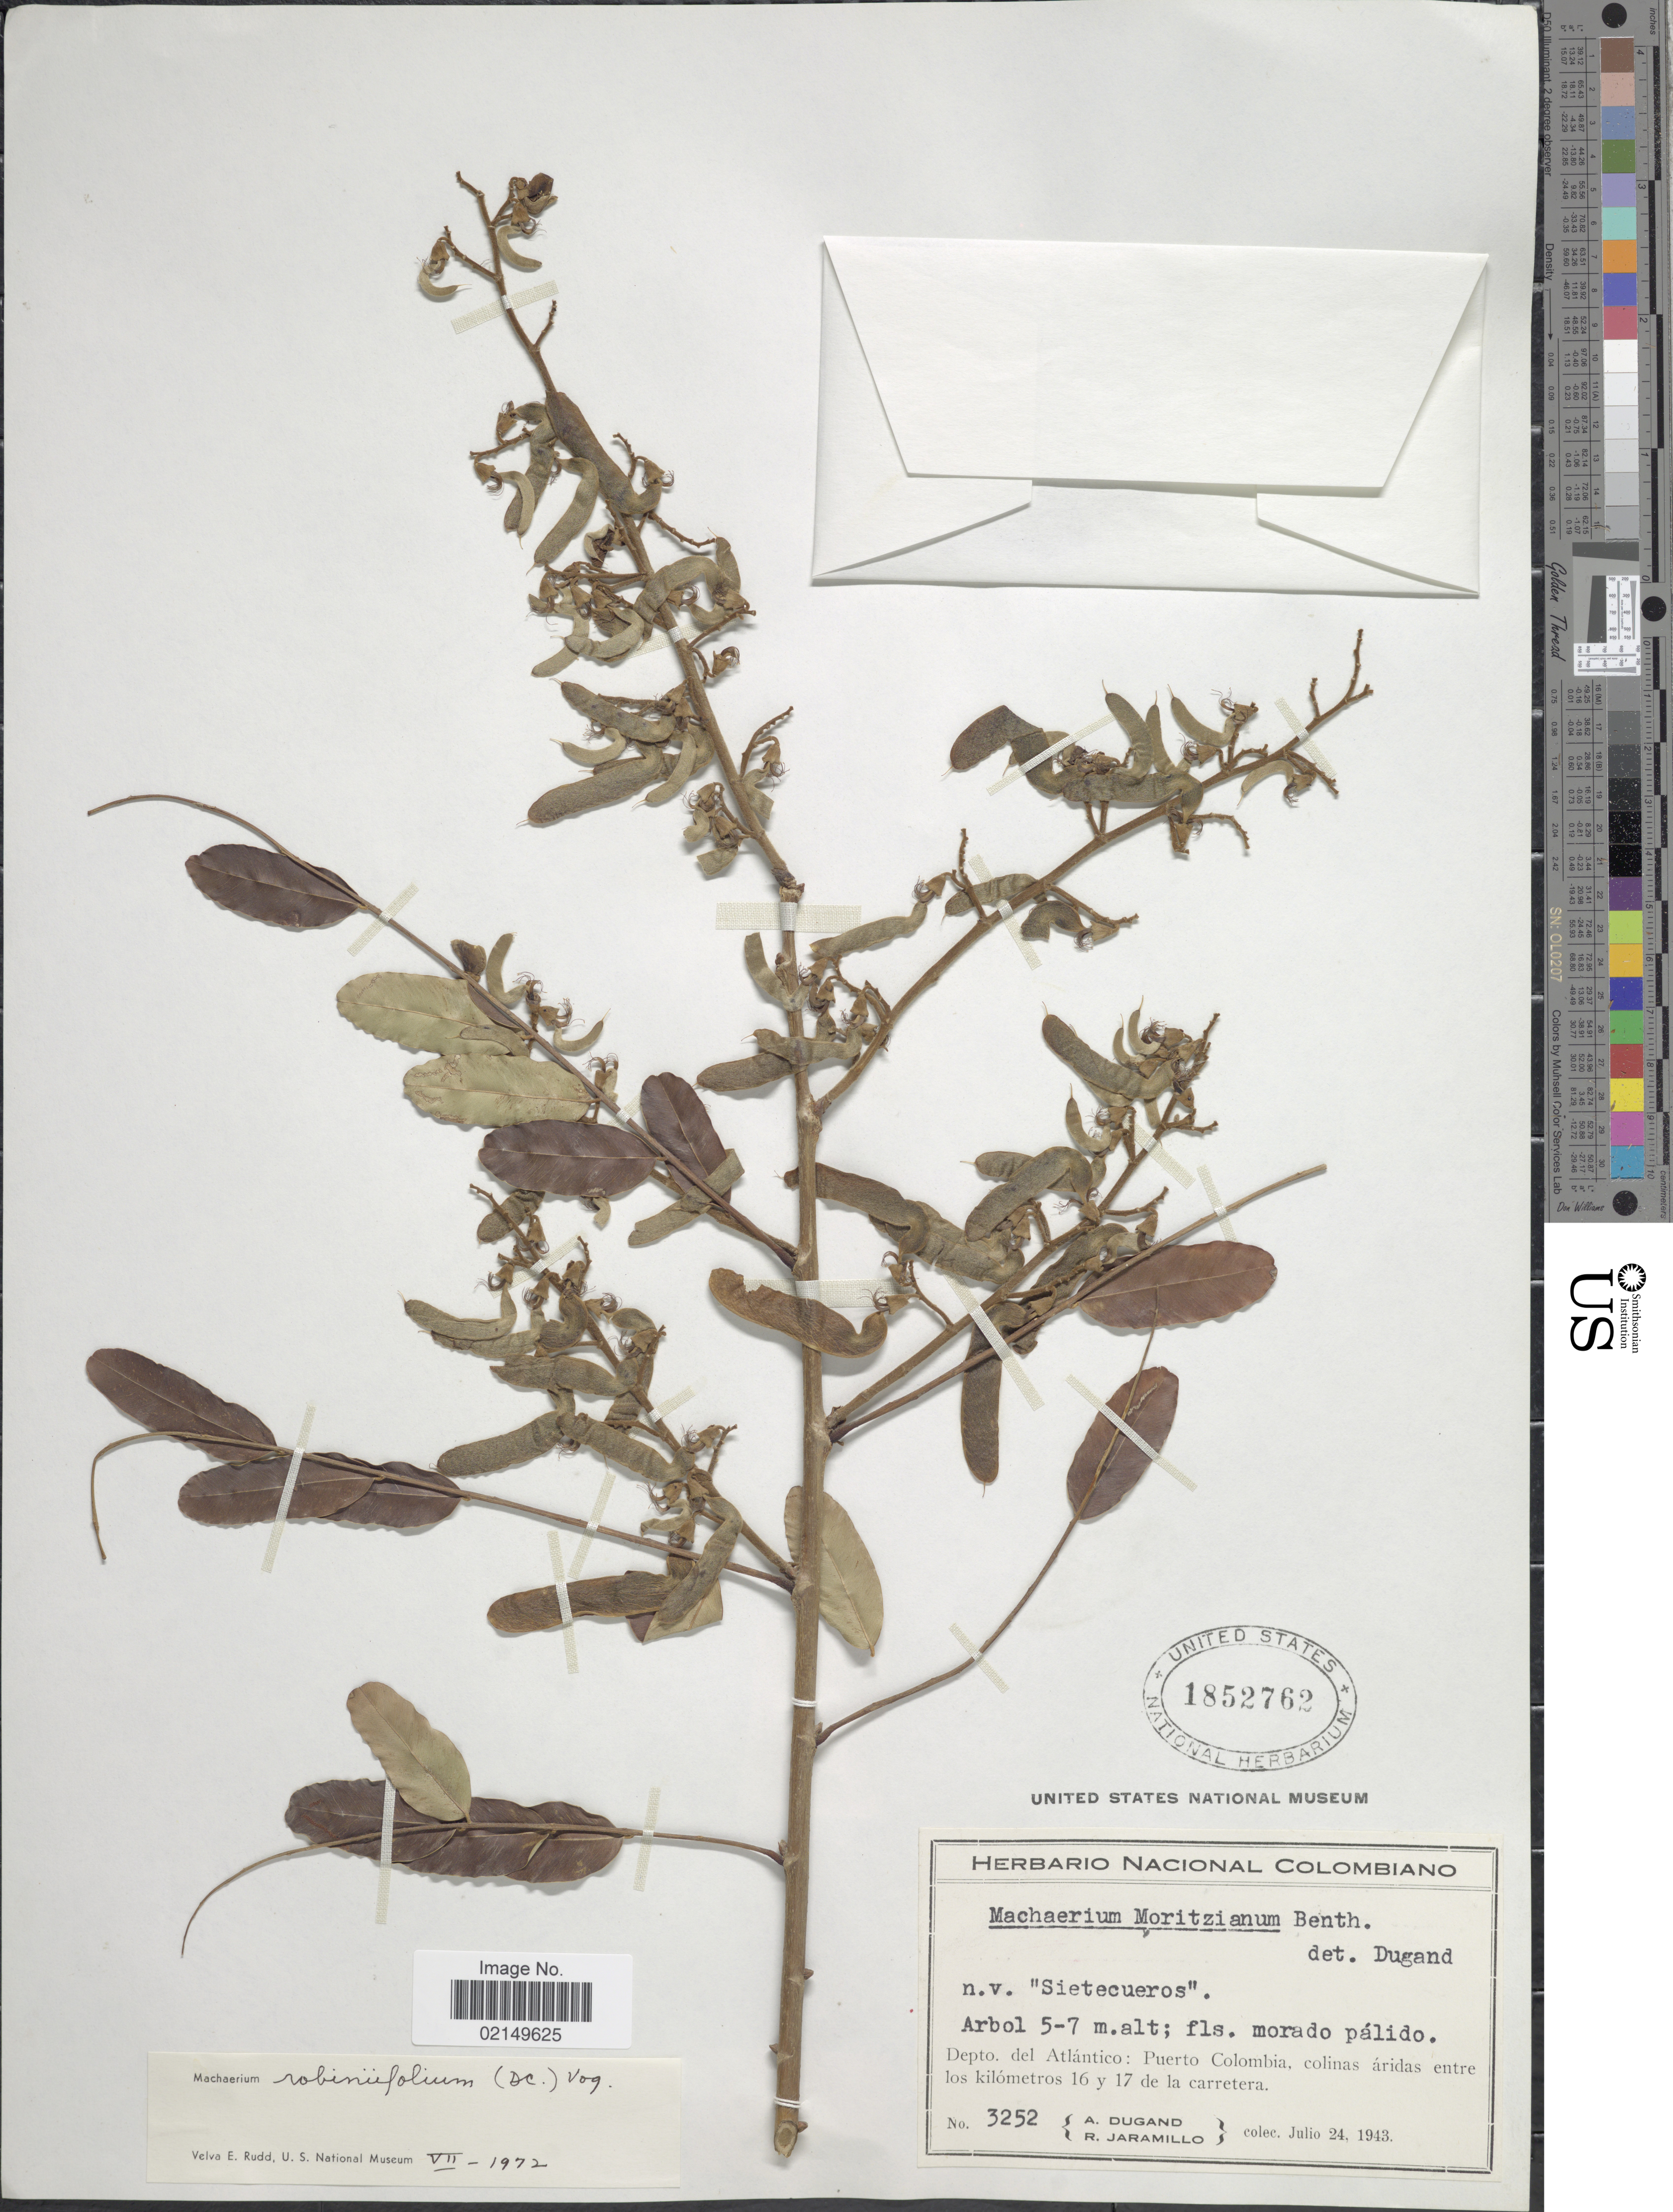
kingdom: Plantae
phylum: Tracheophyta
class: Magnoliopsida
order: Fabales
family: Fabaceae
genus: Machaerium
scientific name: Machaerium robinifolium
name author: (DC.) Vogel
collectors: A. Dugand & R. Jaramillo M.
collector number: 3252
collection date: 1943-07-24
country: Colombia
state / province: Atlántico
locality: Depto. del Atlantico: Puerto Colombia, colinas aridas entre los kilometros 16 & 17 de la carretera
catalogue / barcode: US 1852762